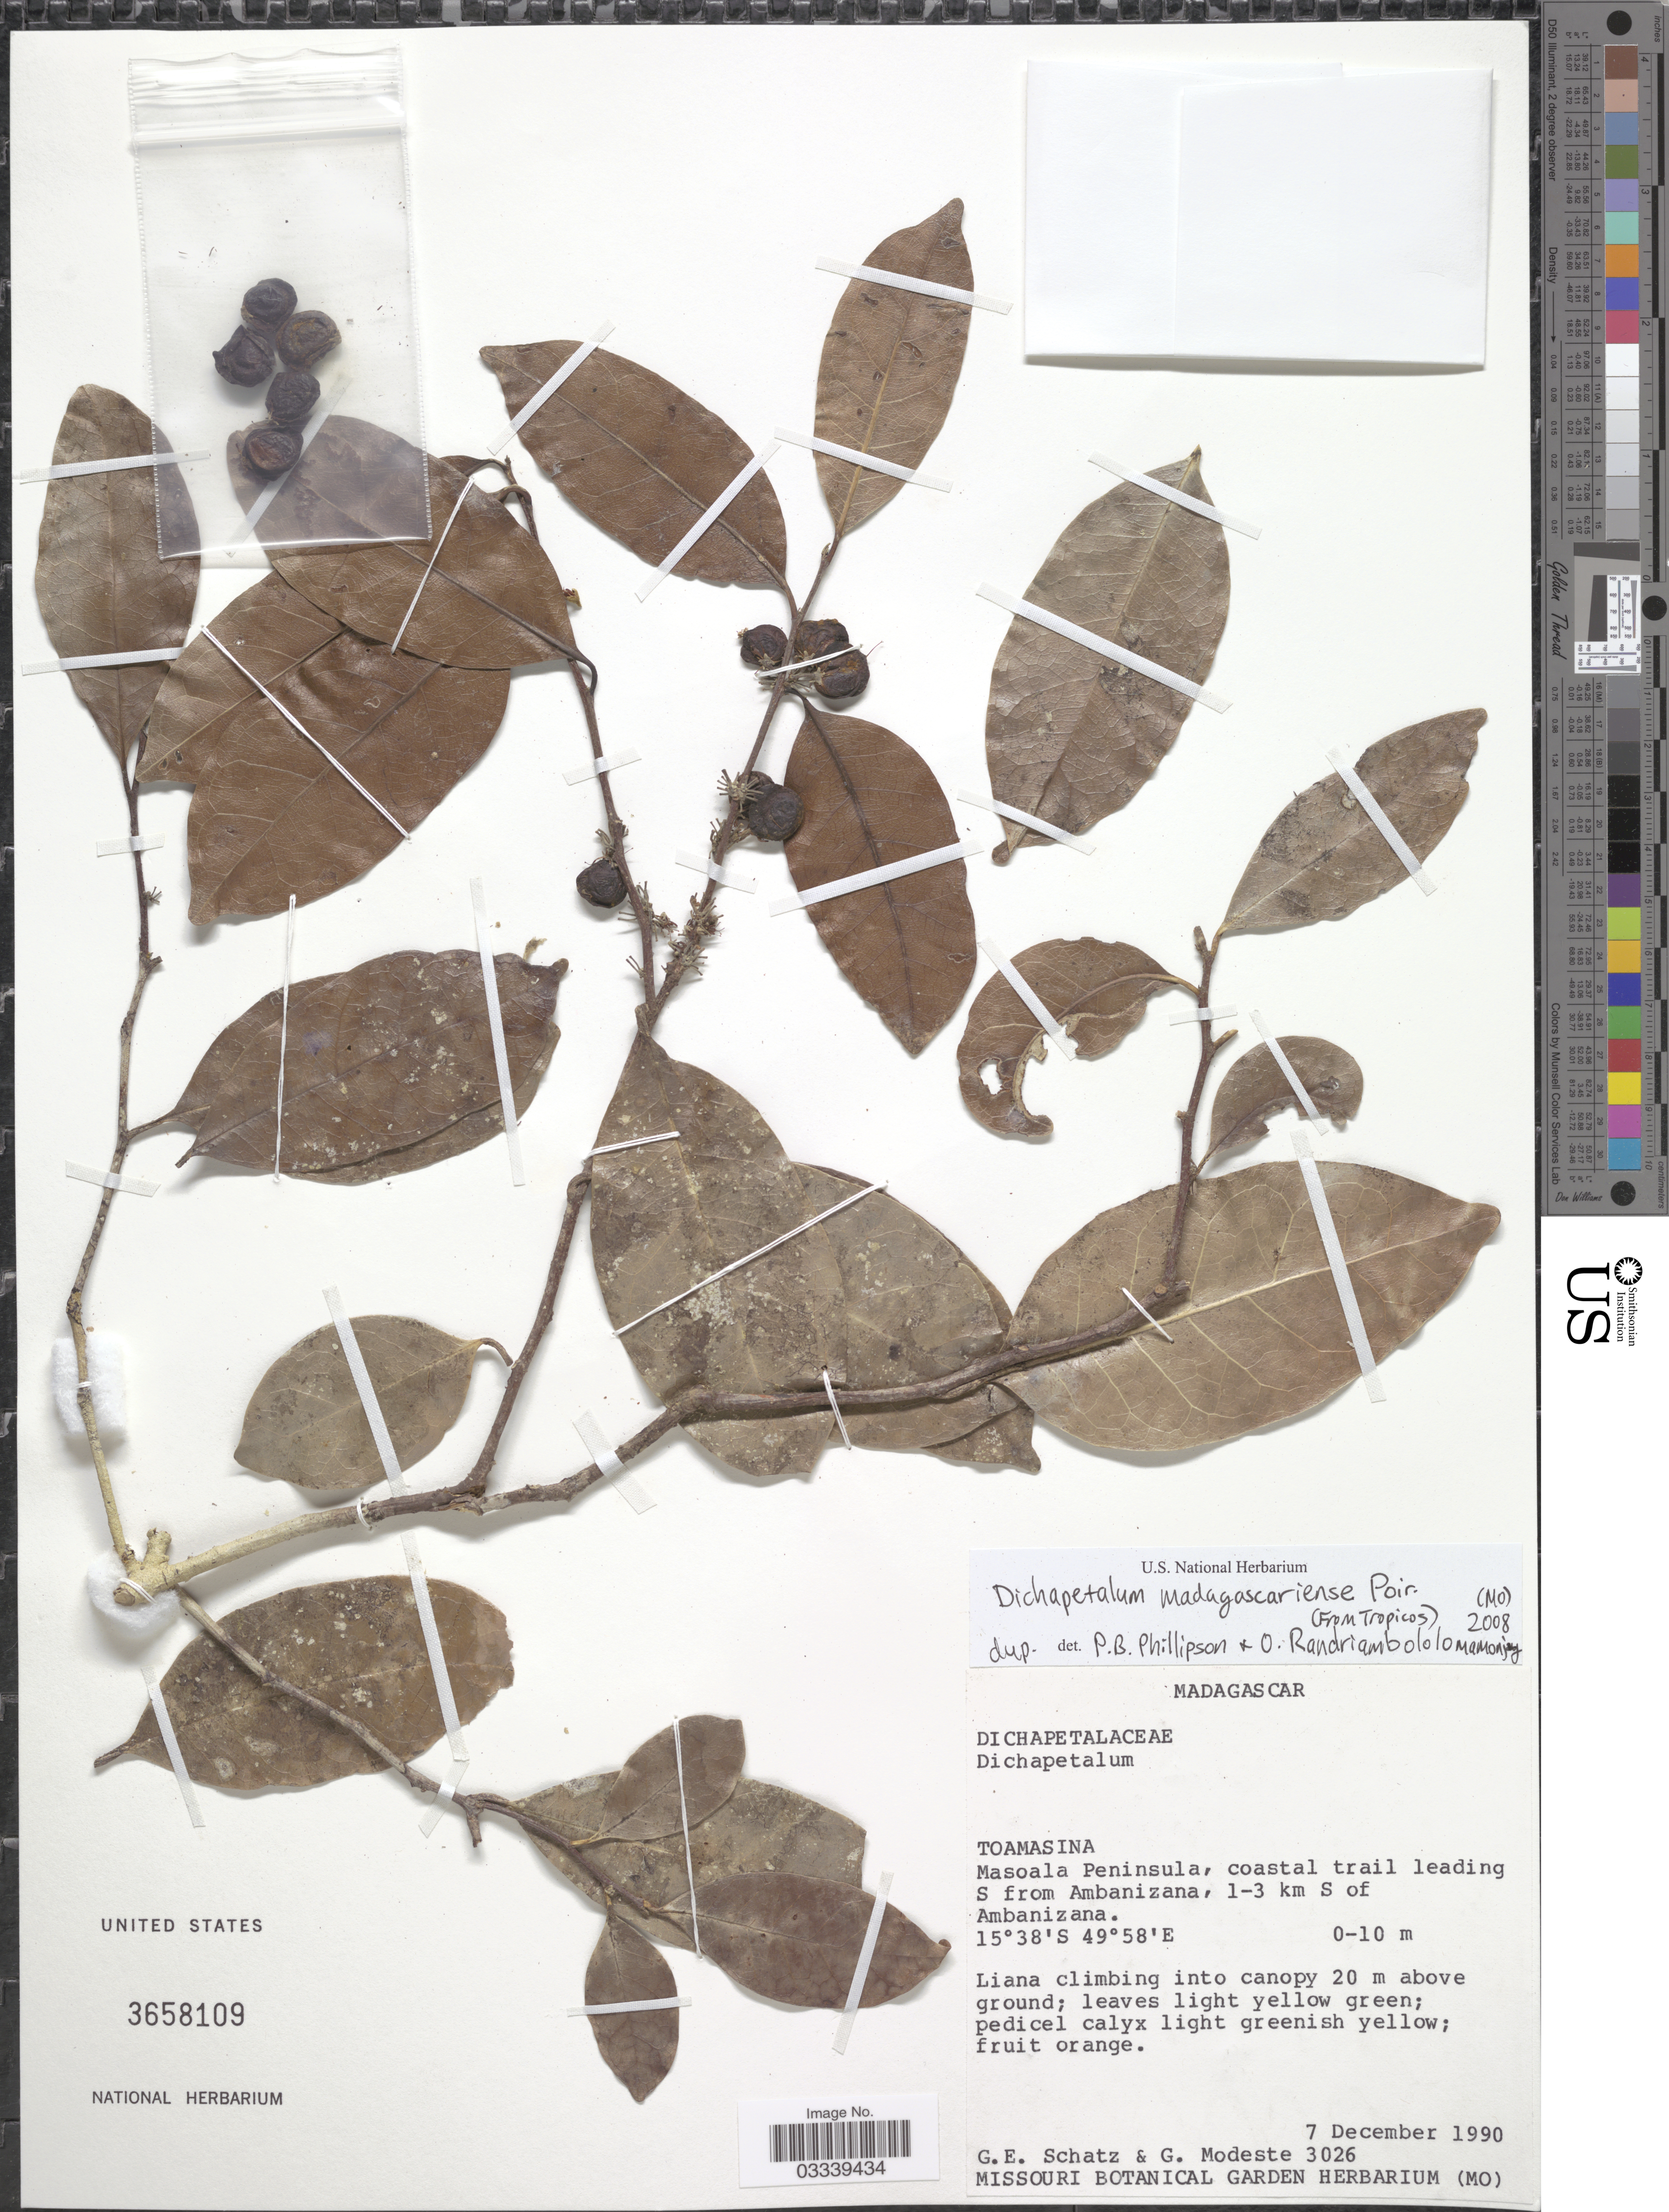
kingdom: Plantae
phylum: Tracheophyta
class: Magnoliopsida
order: Malpighiales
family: Dichapetalaceae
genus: Dichapetalum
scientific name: Dichapetalum madagascariense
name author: Poir.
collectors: G. Schatz & G. Modeste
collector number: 3026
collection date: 1990-12-07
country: Madagascar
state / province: Analanjirofo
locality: Masoala Peninsula, coastal trail leading S from Ambanizana, 1-3 km S of Ambanizana.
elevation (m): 0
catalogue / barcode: US 3658109